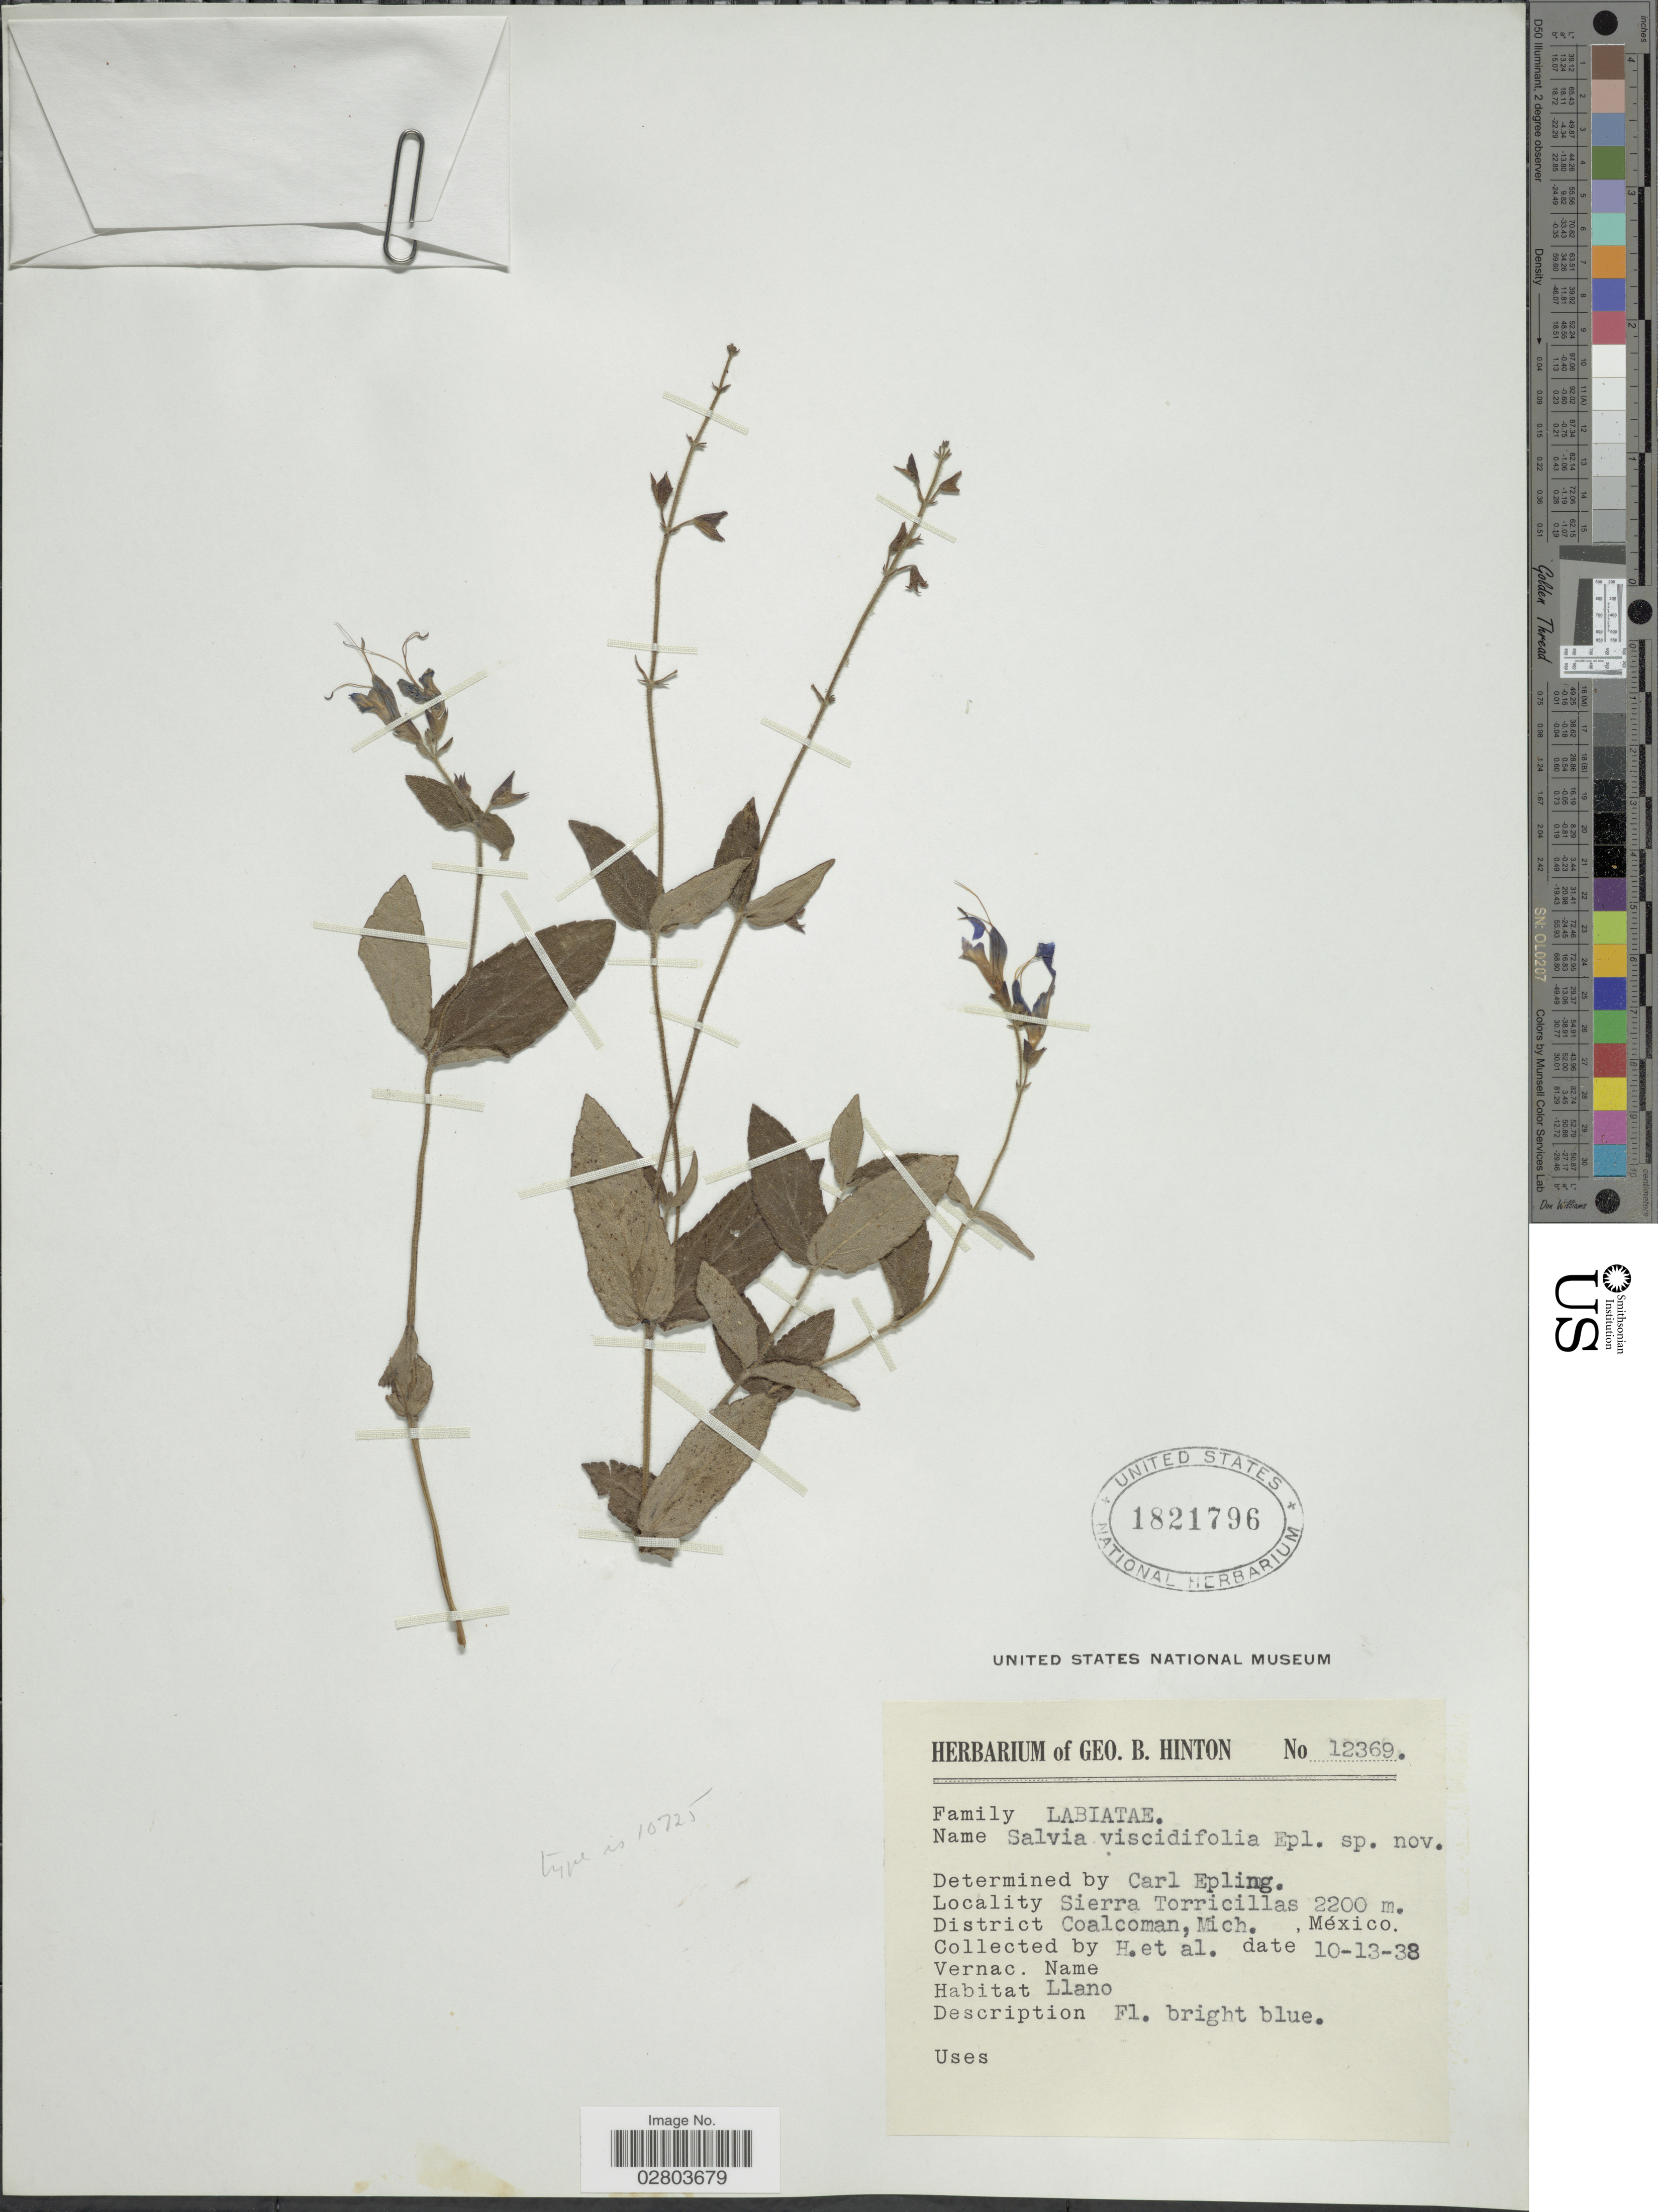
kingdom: Plantae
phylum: Tracheophyta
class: Magnoliopsida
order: Lamiales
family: Lamiaceae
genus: Salvia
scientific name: Salvia viscidifolia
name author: Epling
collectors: G. B. Hinton & et al.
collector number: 12369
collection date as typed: Transcribed d/m/y: 13/10/38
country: Mexico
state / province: Michoacán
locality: Sierra Torricillas. District Coalcoman, Mich., México.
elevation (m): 2200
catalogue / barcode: US 1821796